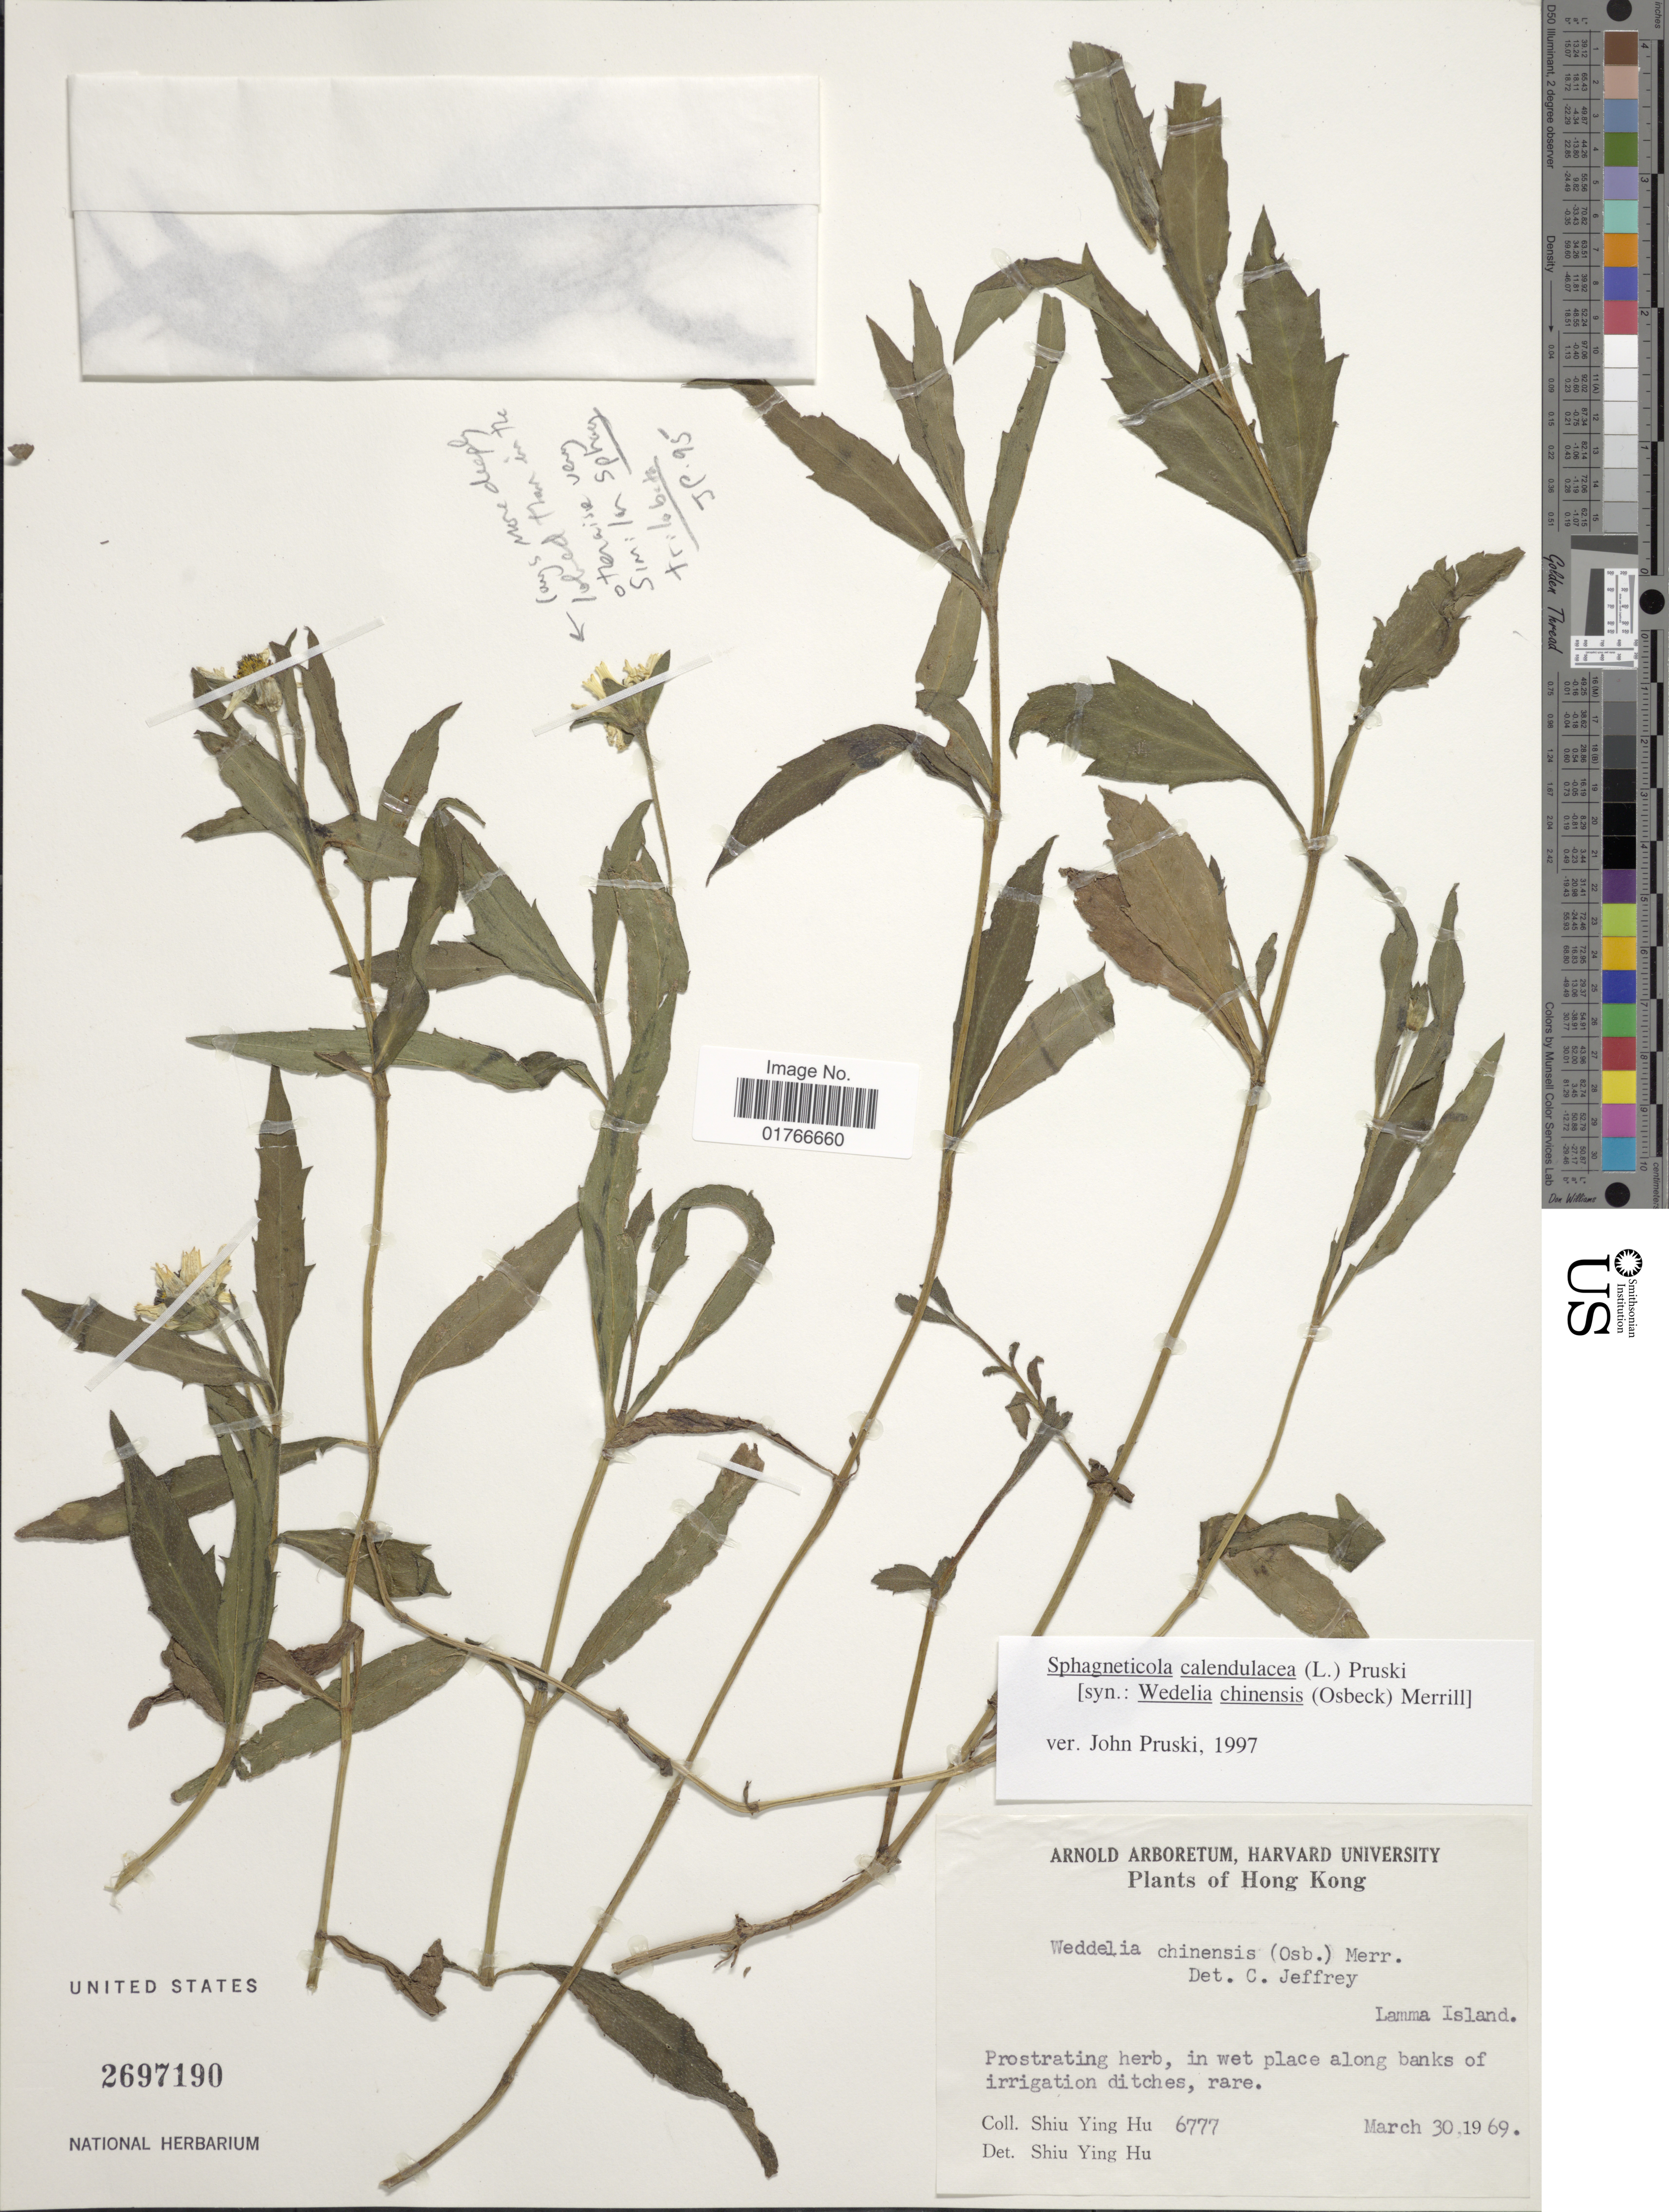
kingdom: Plantae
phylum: Tracheophyta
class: Magnoliopsida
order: Asterales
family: Asteraceae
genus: Sphagneticola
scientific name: Sphagneticola calendulacea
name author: (L.) Pruski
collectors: S. Y. Hu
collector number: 6777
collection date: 1969-03-30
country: China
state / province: Hong Kong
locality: Lamma Island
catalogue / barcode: US 2697190